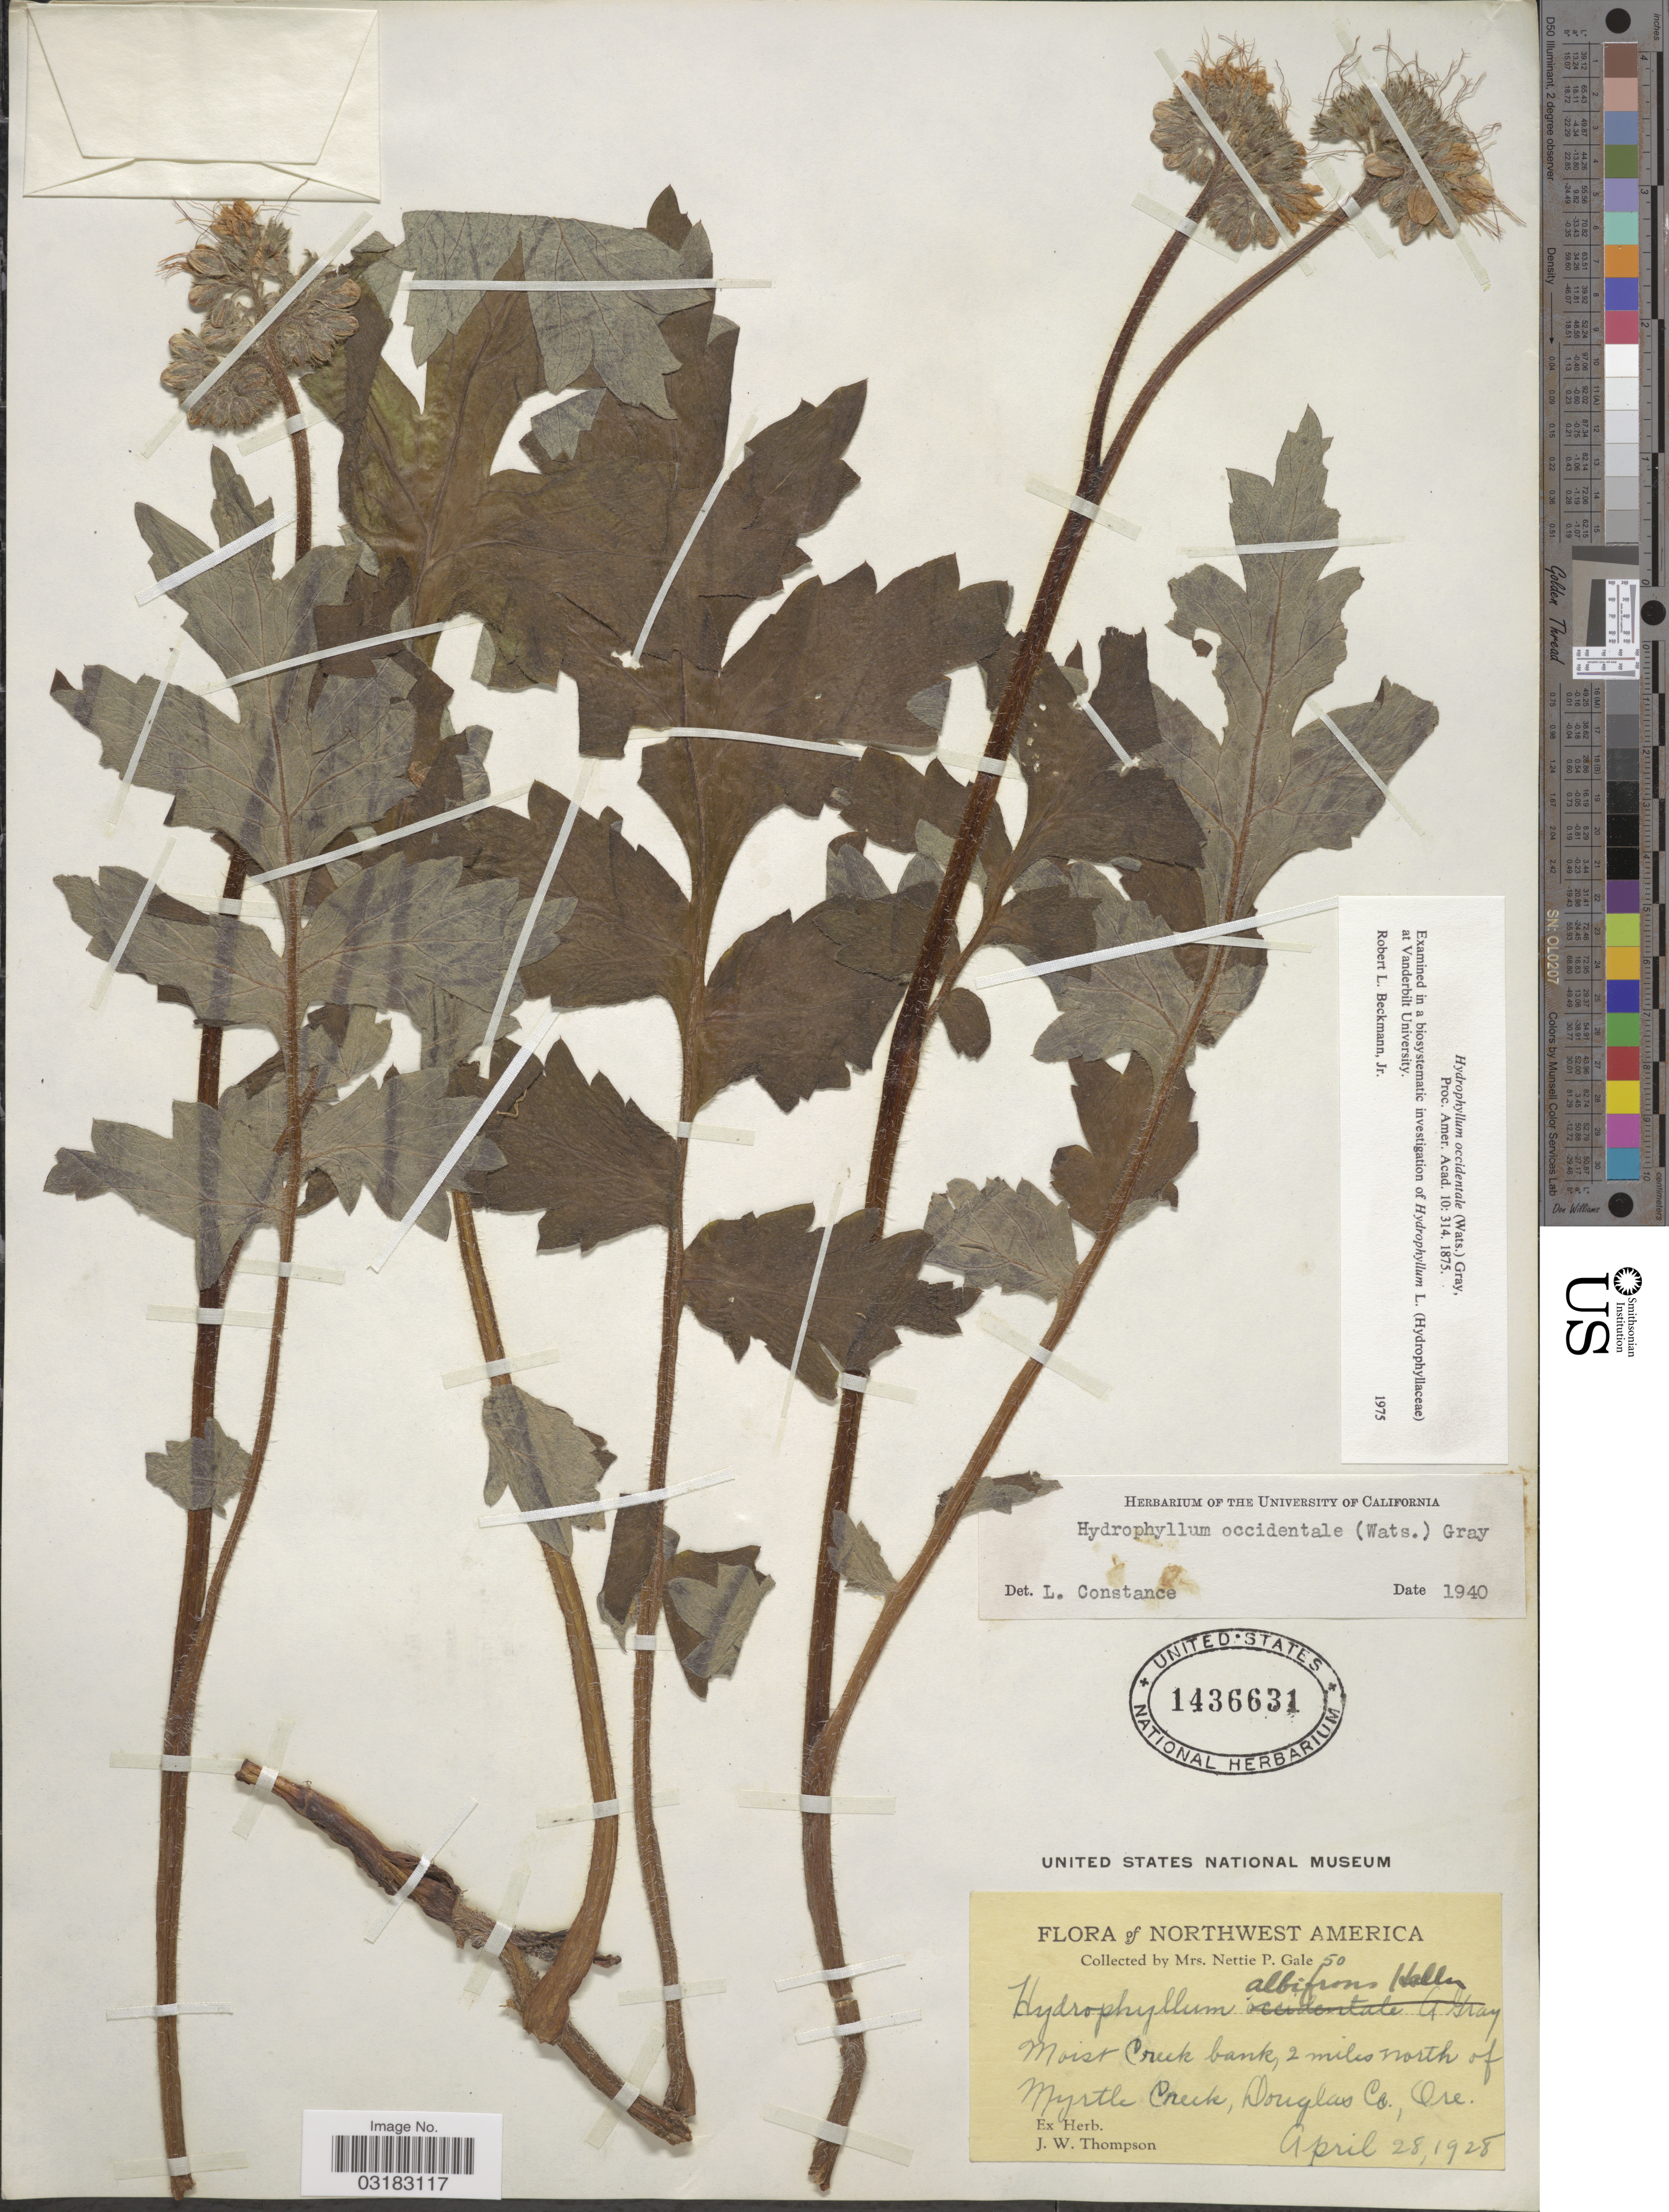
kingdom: Plantae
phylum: Tracheophyta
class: Magnoliopsida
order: Boraginales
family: Hydrophyllaceae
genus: Hydrophyllum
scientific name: Hydrophyllum occidentale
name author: (S. Watson) A. Gray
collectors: N. Gale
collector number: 50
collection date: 1928-04-28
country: United States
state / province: Oregon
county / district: Douglas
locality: Northwest America. Moist Creek bank, 2 miles north of Myrtle Creek, Douglas Co.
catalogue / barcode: US 1436631